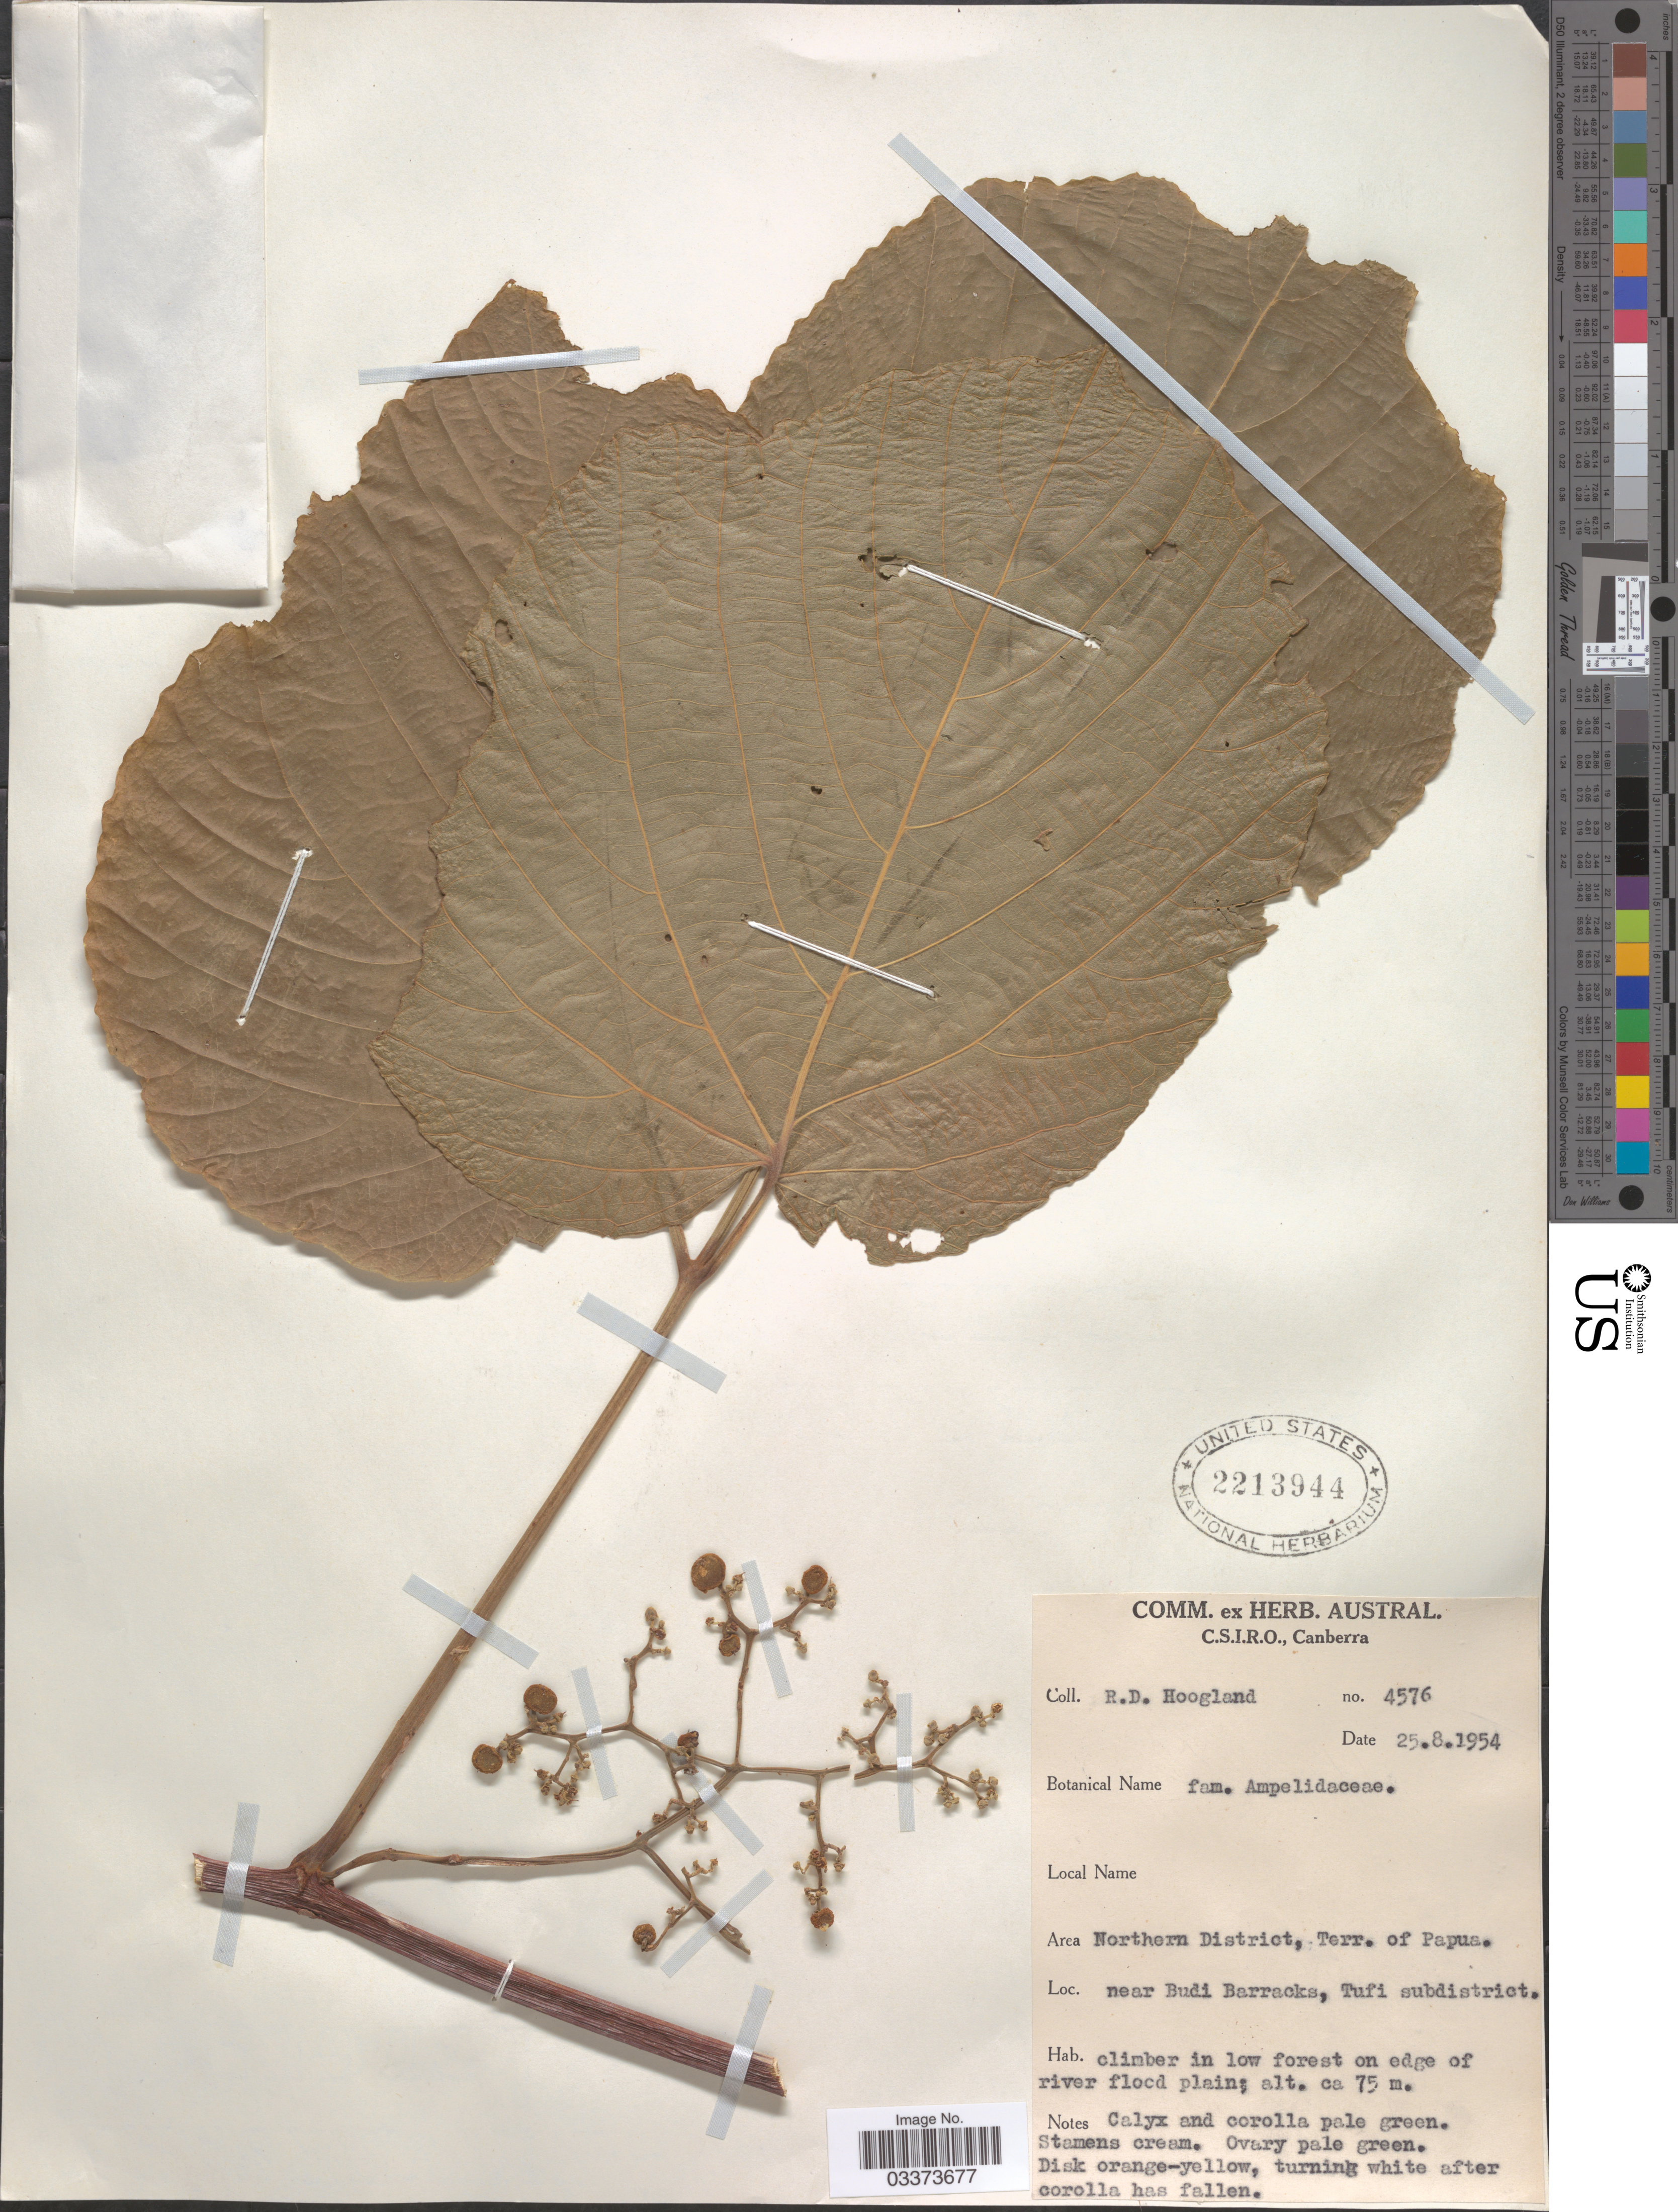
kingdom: Plantae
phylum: Tracheophyta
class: Magnoliopsida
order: Vitales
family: Vitaceae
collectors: R. D. Hoogland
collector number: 4576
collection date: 1954-08-25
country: Papua New Guinea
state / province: Northern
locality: Area Northern District, Terr. of Papua. Near Budi Barracks, Tufi subdistrict. Climber in low forest on edge of river flood plain.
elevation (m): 75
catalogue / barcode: US 2213944